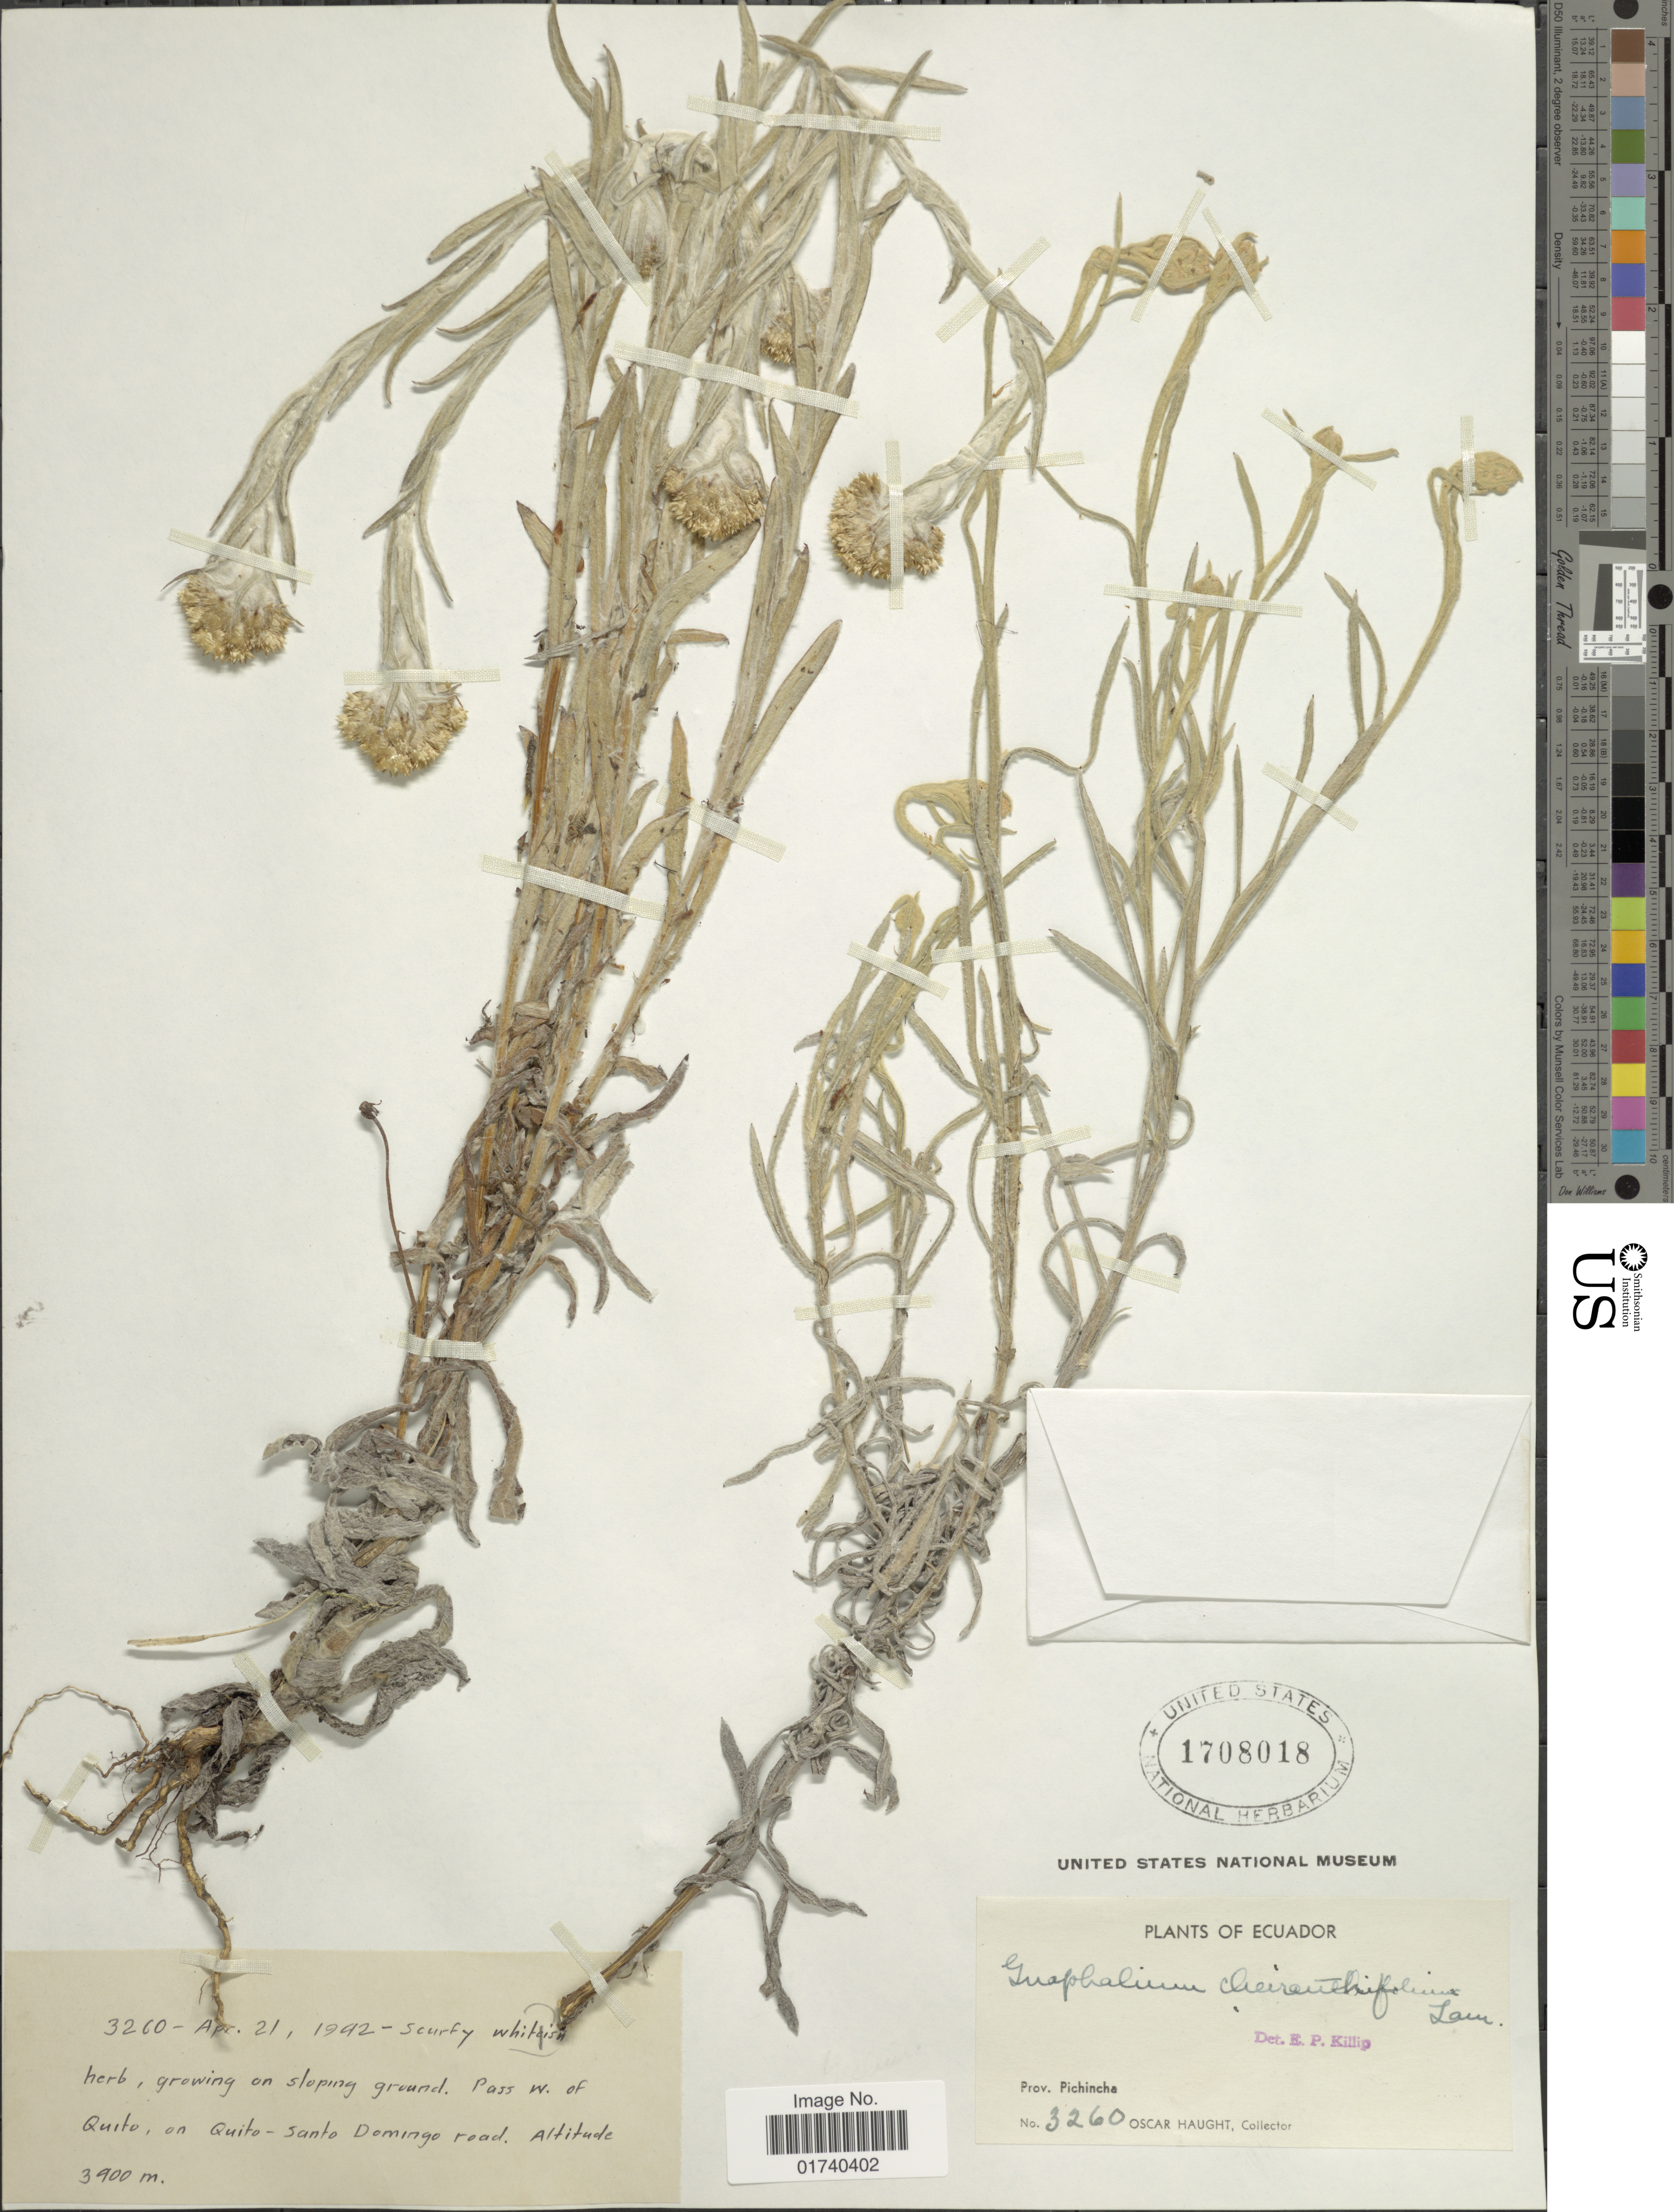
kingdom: Plantae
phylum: Tracheophyta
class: Magnoliopsida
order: Asterales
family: Asteraceae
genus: Pseudognaphalium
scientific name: Pseudognaphalium cheiranthifolium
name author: (Lam.) Hilliard & B.L. Burtt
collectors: O. L. Haught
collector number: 3260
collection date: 1942-04-21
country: Ecuador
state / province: Pichincha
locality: Pass W of Quito, on Quito - Santo Domingo road, Prov. Pichincha.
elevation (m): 3900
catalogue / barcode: US 1708018